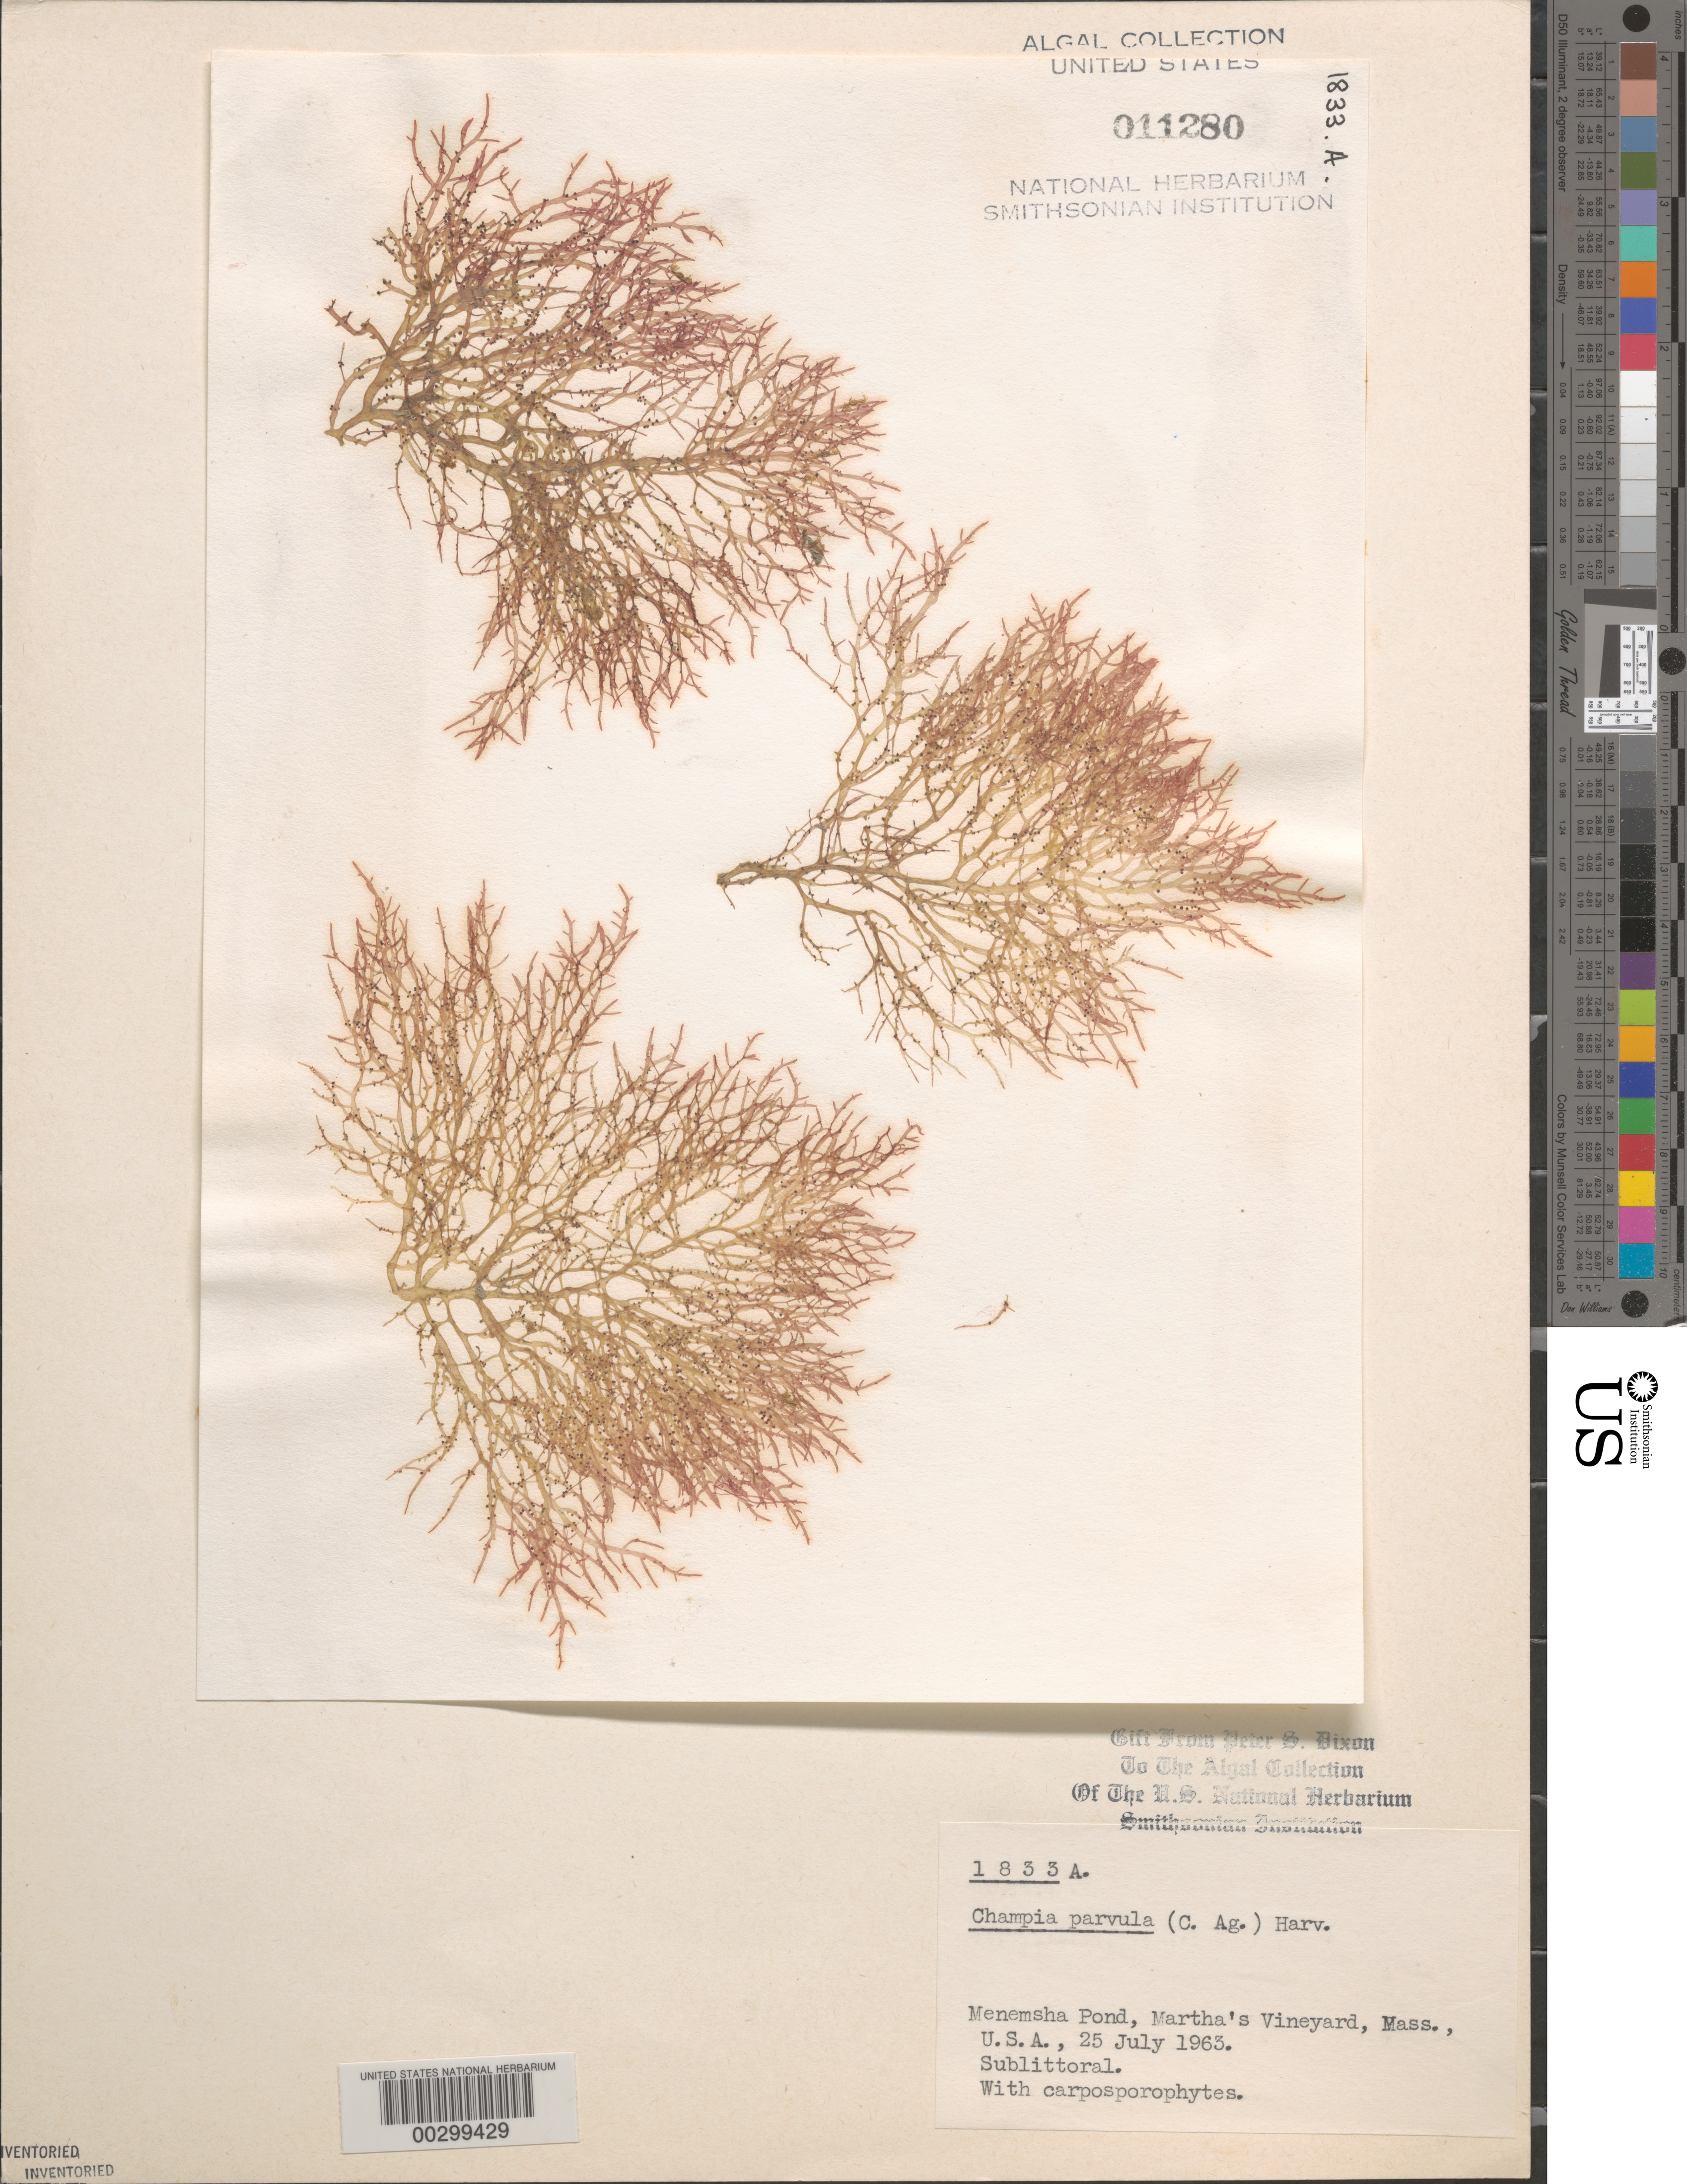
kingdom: Plantae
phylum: Rhodophyta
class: Florideophyceae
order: Rhodymeniales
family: Champiaceae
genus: Champia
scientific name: Champia parvula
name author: (C. Agardh) Harv.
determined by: Dixon, P. S.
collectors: P. S. Dixon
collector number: PSD 1833a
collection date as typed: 25 Jul 1963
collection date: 1963-07-25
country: United States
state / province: Massachusetts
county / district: Dukes County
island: Martha's Vineyard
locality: Menemsha Pond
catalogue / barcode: US 11280